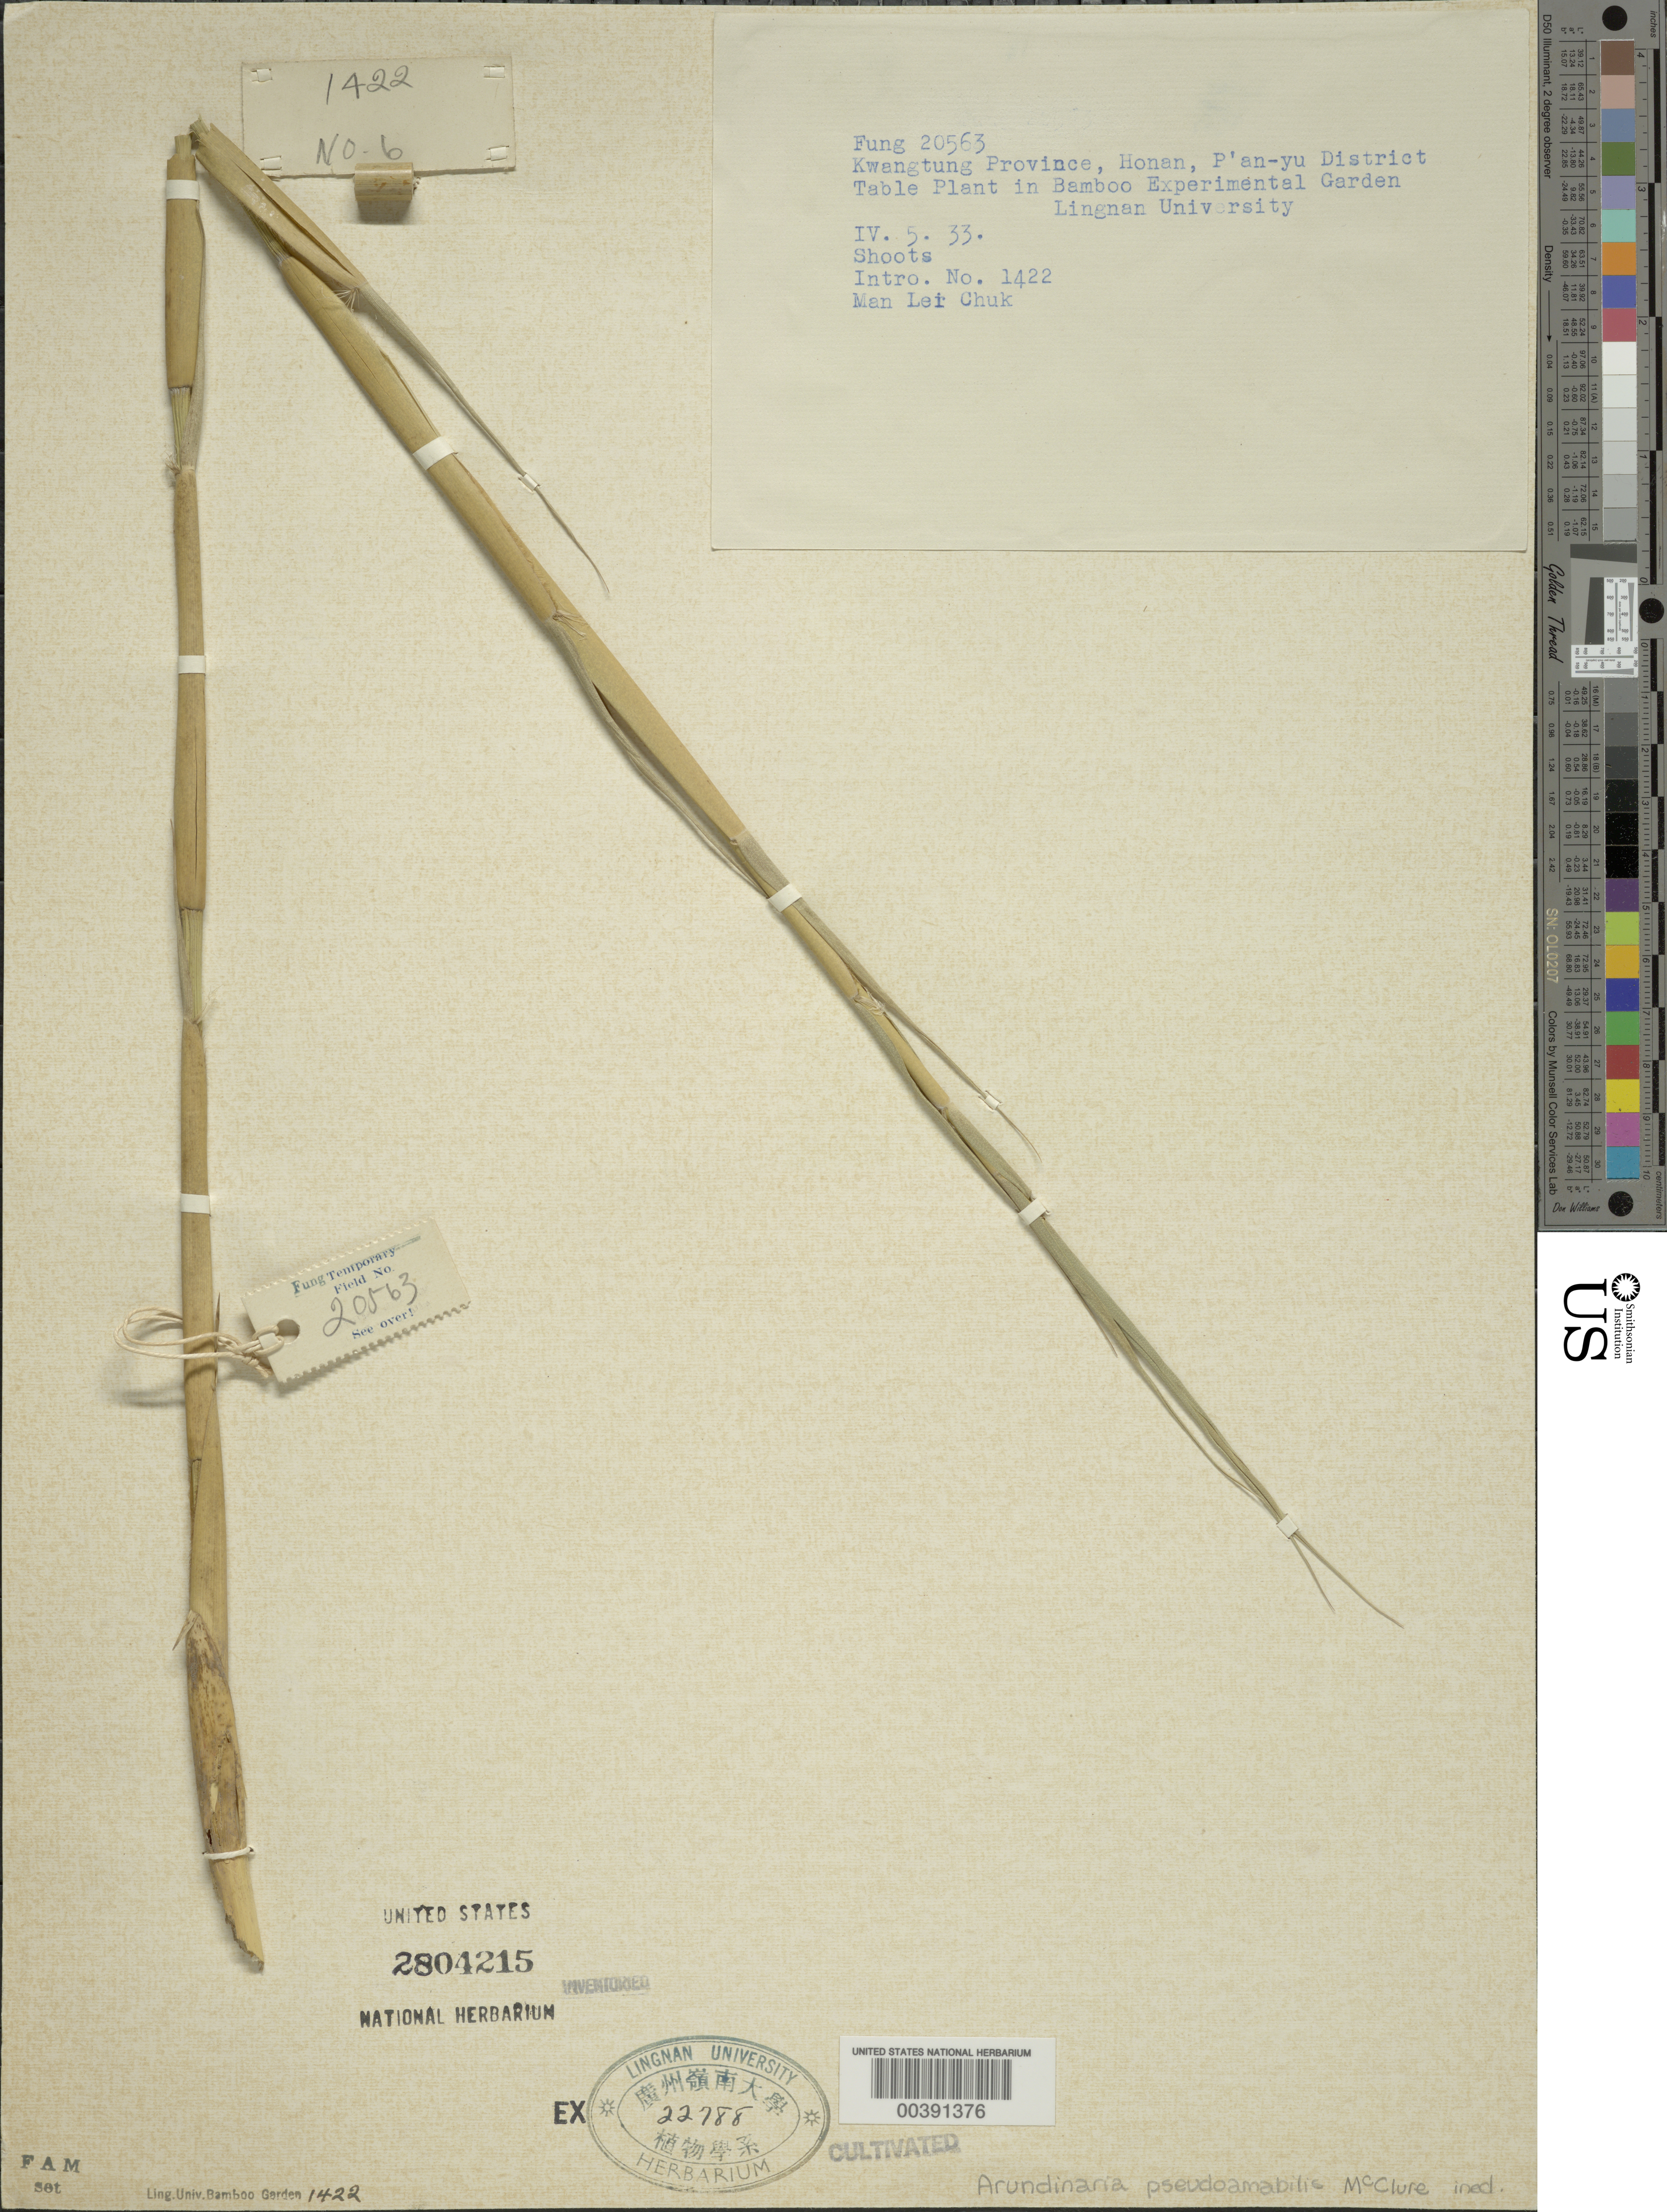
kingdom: Plantae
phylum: Tracheophyta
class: Liliopsida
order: Poales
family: Poaceae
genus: Arundinaria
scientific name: Arundinaria pseudoamabilis McClure, ined.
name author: McClure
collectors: H. L. Fung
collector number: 20563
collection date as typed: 05 Apr 1933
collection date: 1933-04-05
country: China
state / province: Guangdong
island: Honam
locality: P'an-yu, lingnan univ. b.g.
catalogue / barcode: US 2804215